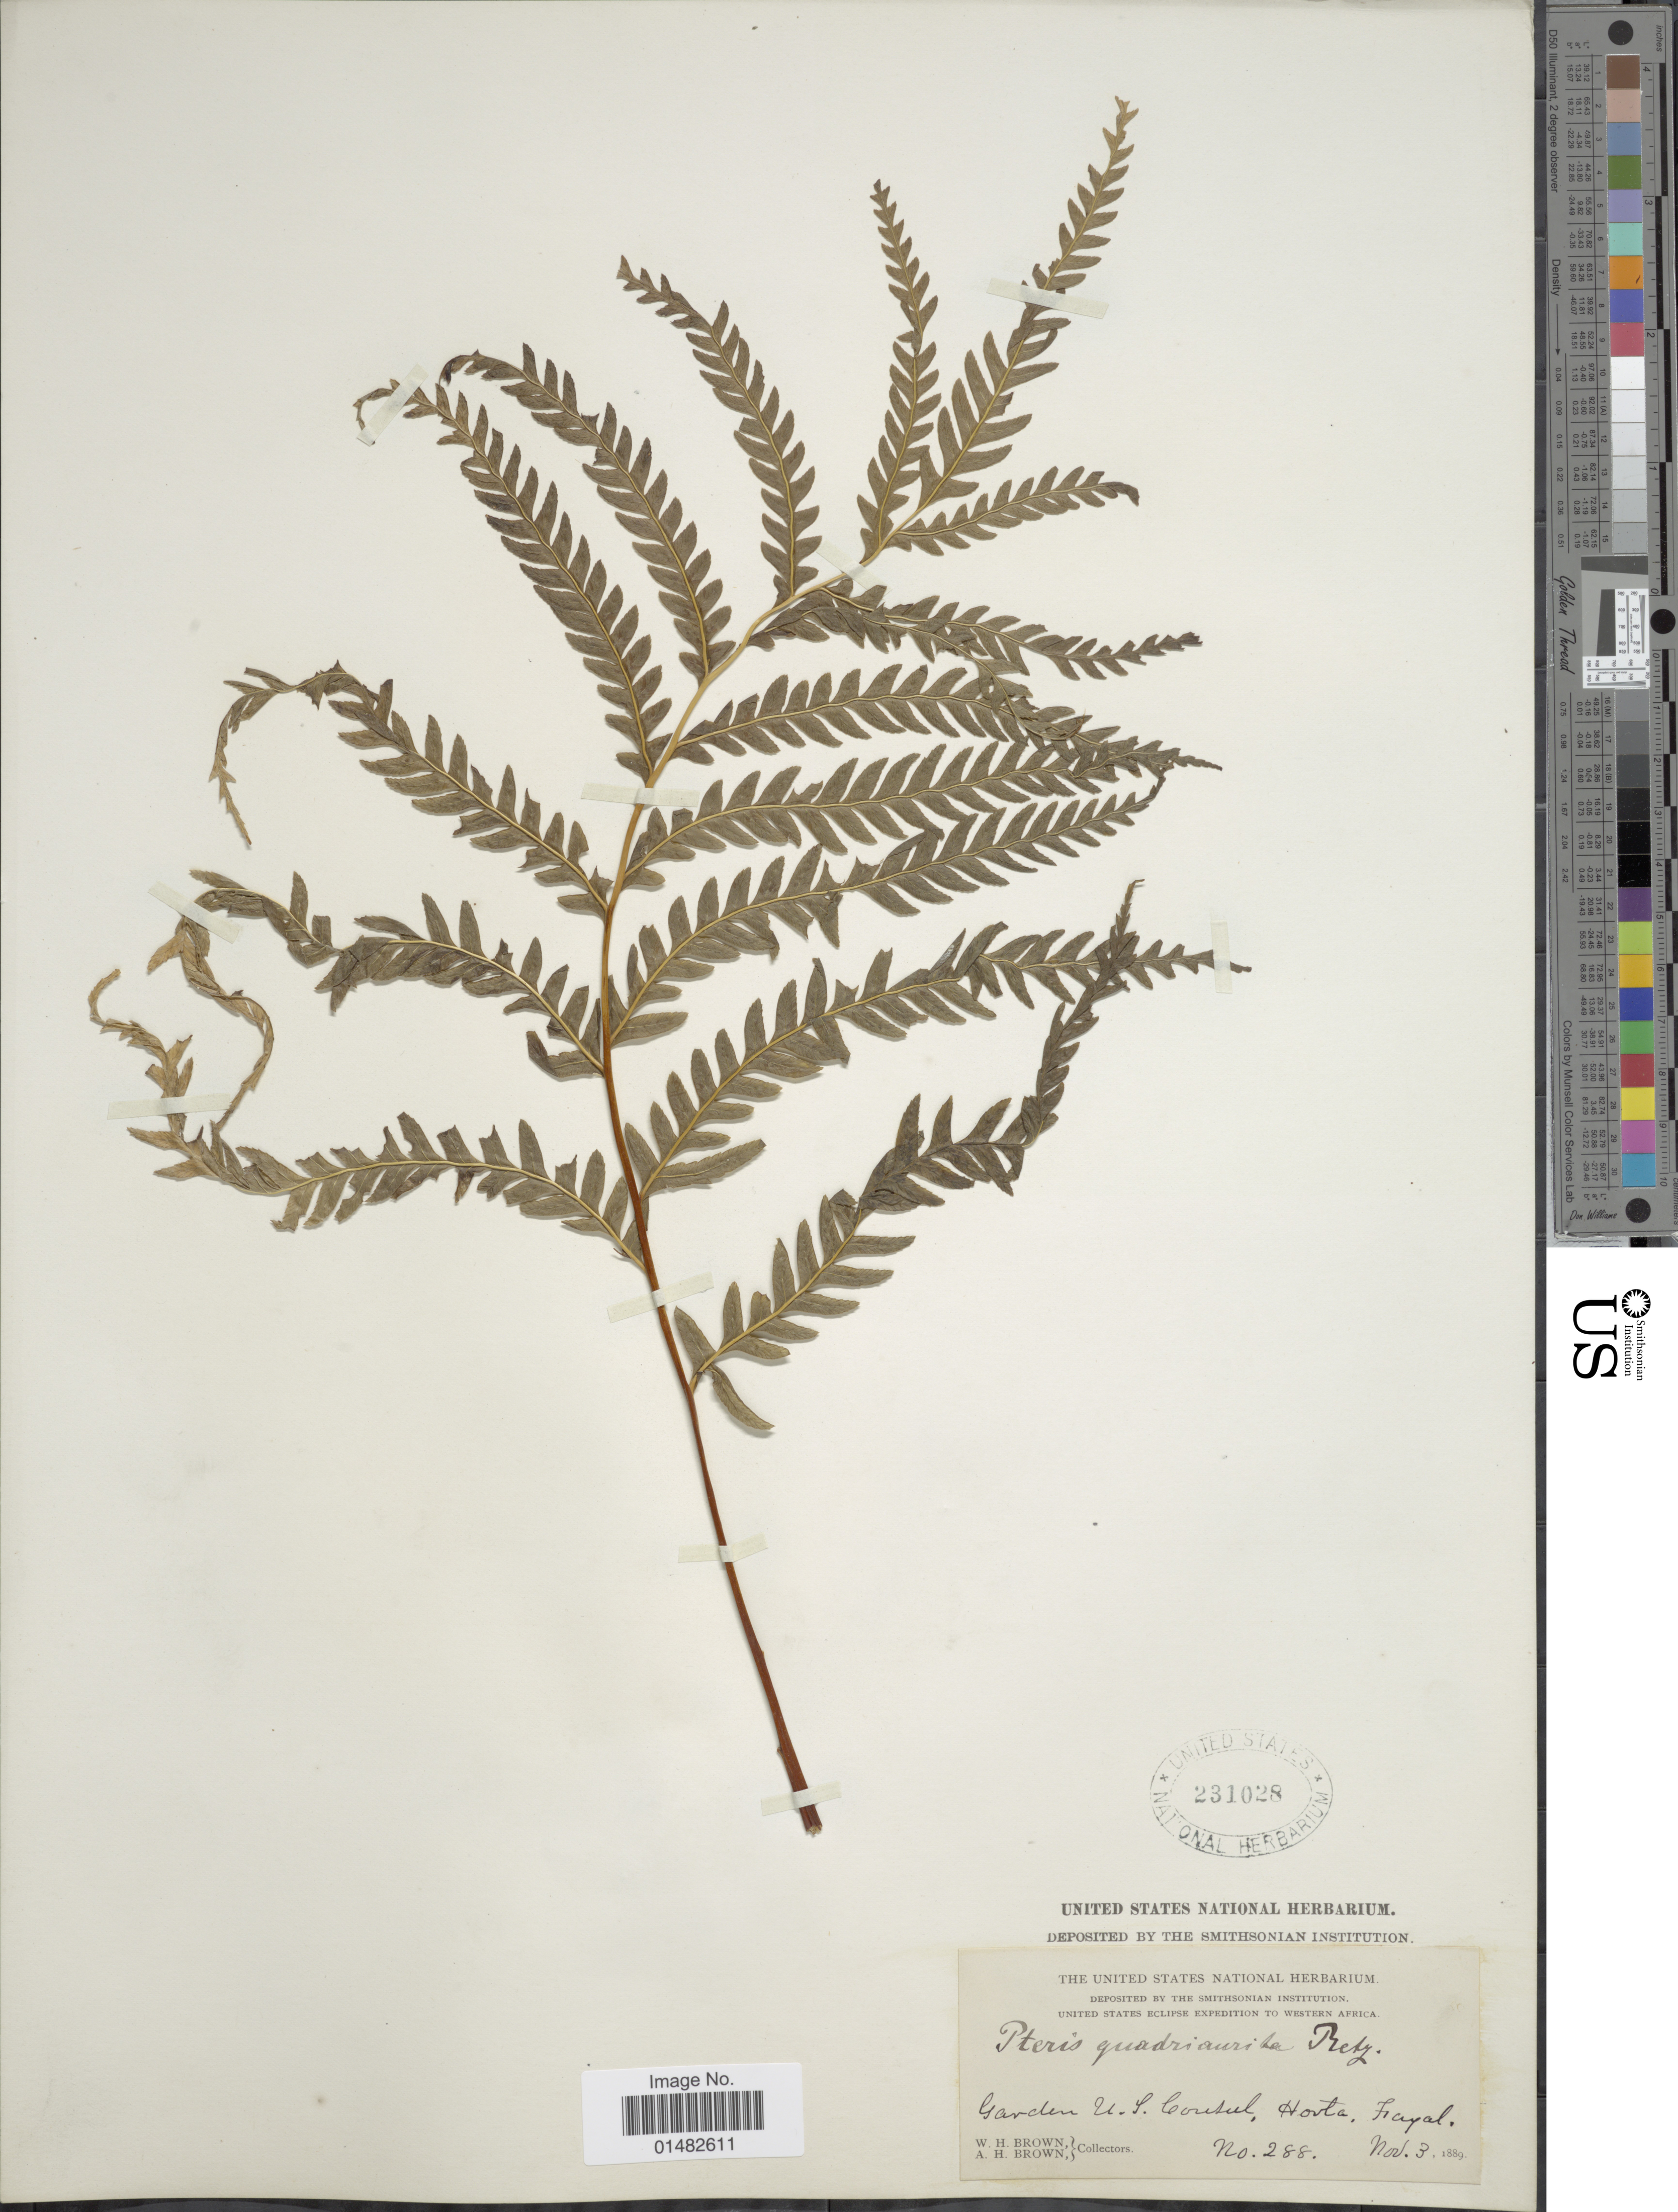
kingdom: Plantae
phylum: Tracheophyta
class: Polypodiopsida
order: Polypodiales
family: Pteridaceae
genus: Pteris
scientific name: Pteris arguta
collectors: W. H. Brown & A. H. Brown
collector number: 288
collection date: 1889-11-03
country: Portugal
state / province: Azores (Aut. Reg.)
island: Faial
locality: Garden U.I. Leoiusel, Horta, Fiayal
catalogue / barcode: US 231028